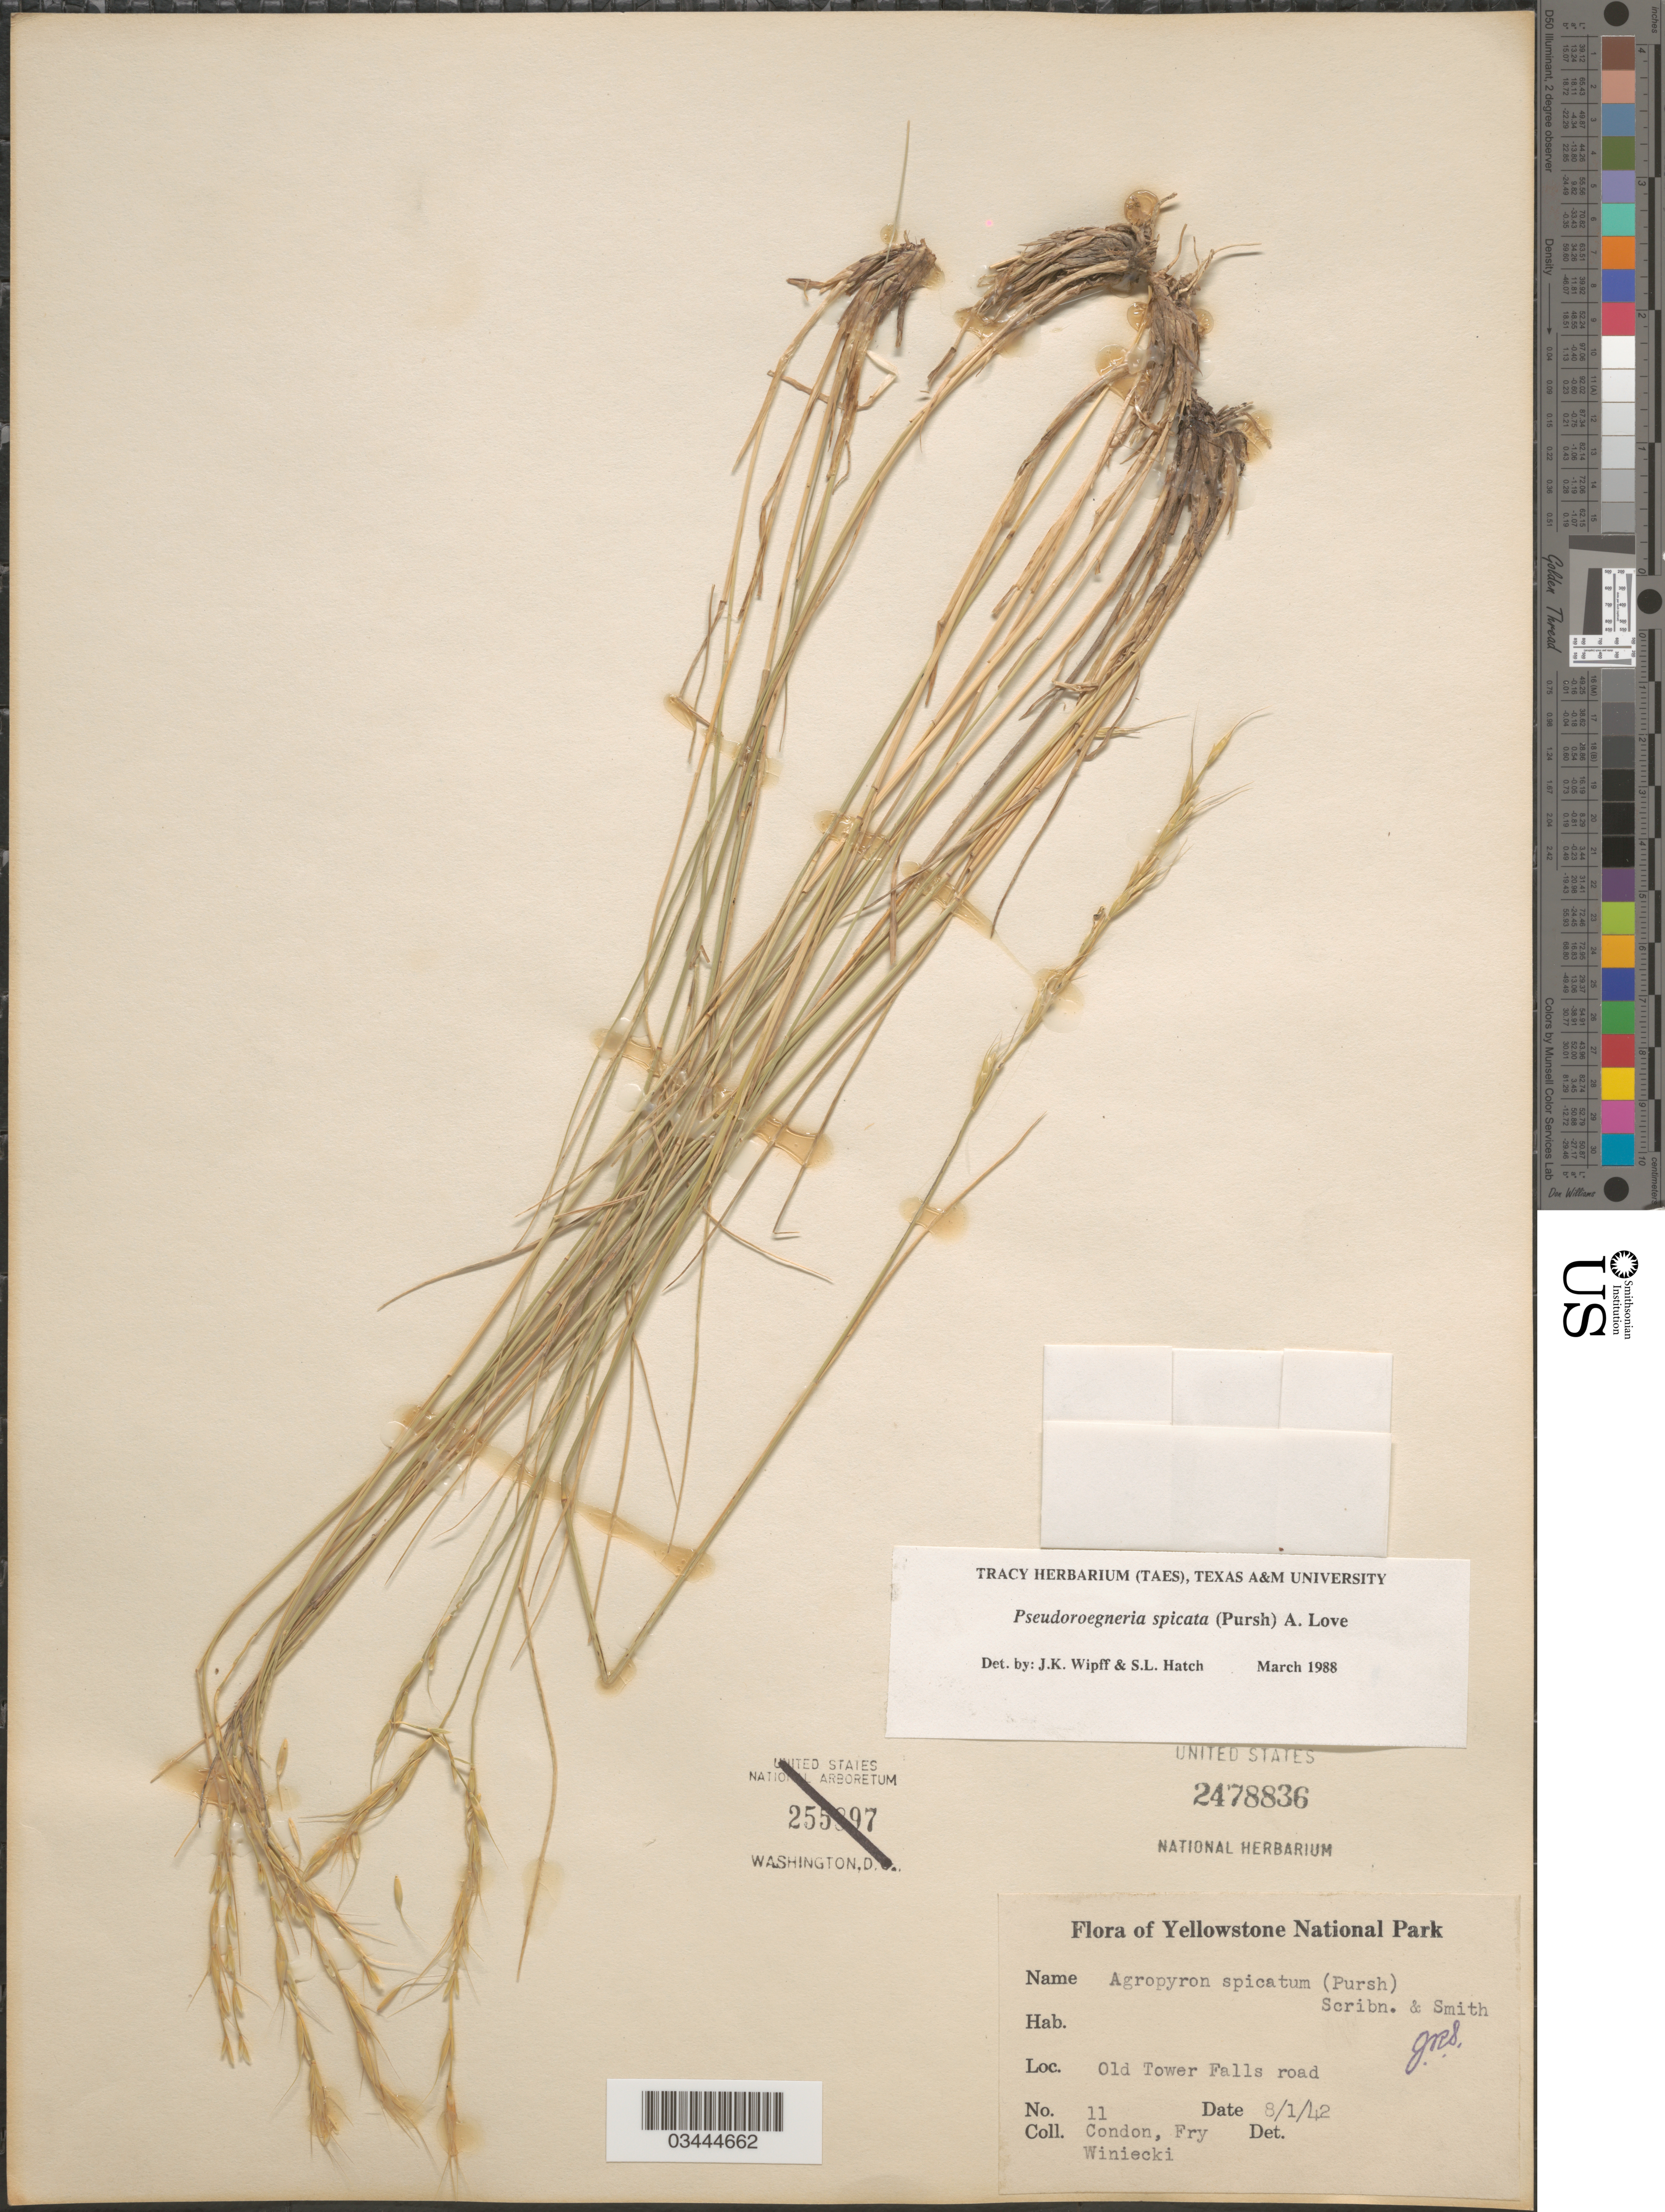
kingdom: Plantae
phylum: Tracheophyta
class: Liliopsida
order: Poales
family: Poaceae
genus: Pseudoroegneria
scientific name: Pseudoroegneria spicata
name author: (Pursh) Á. Löve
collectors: Condon, -. Fry & Winiecki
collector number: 11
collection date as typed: Transcribed d/m/y: 1/8/42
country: United States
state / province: Wyoming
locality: Yellowstone National Park. Old Tower Falls road.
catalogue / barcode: US 2478836